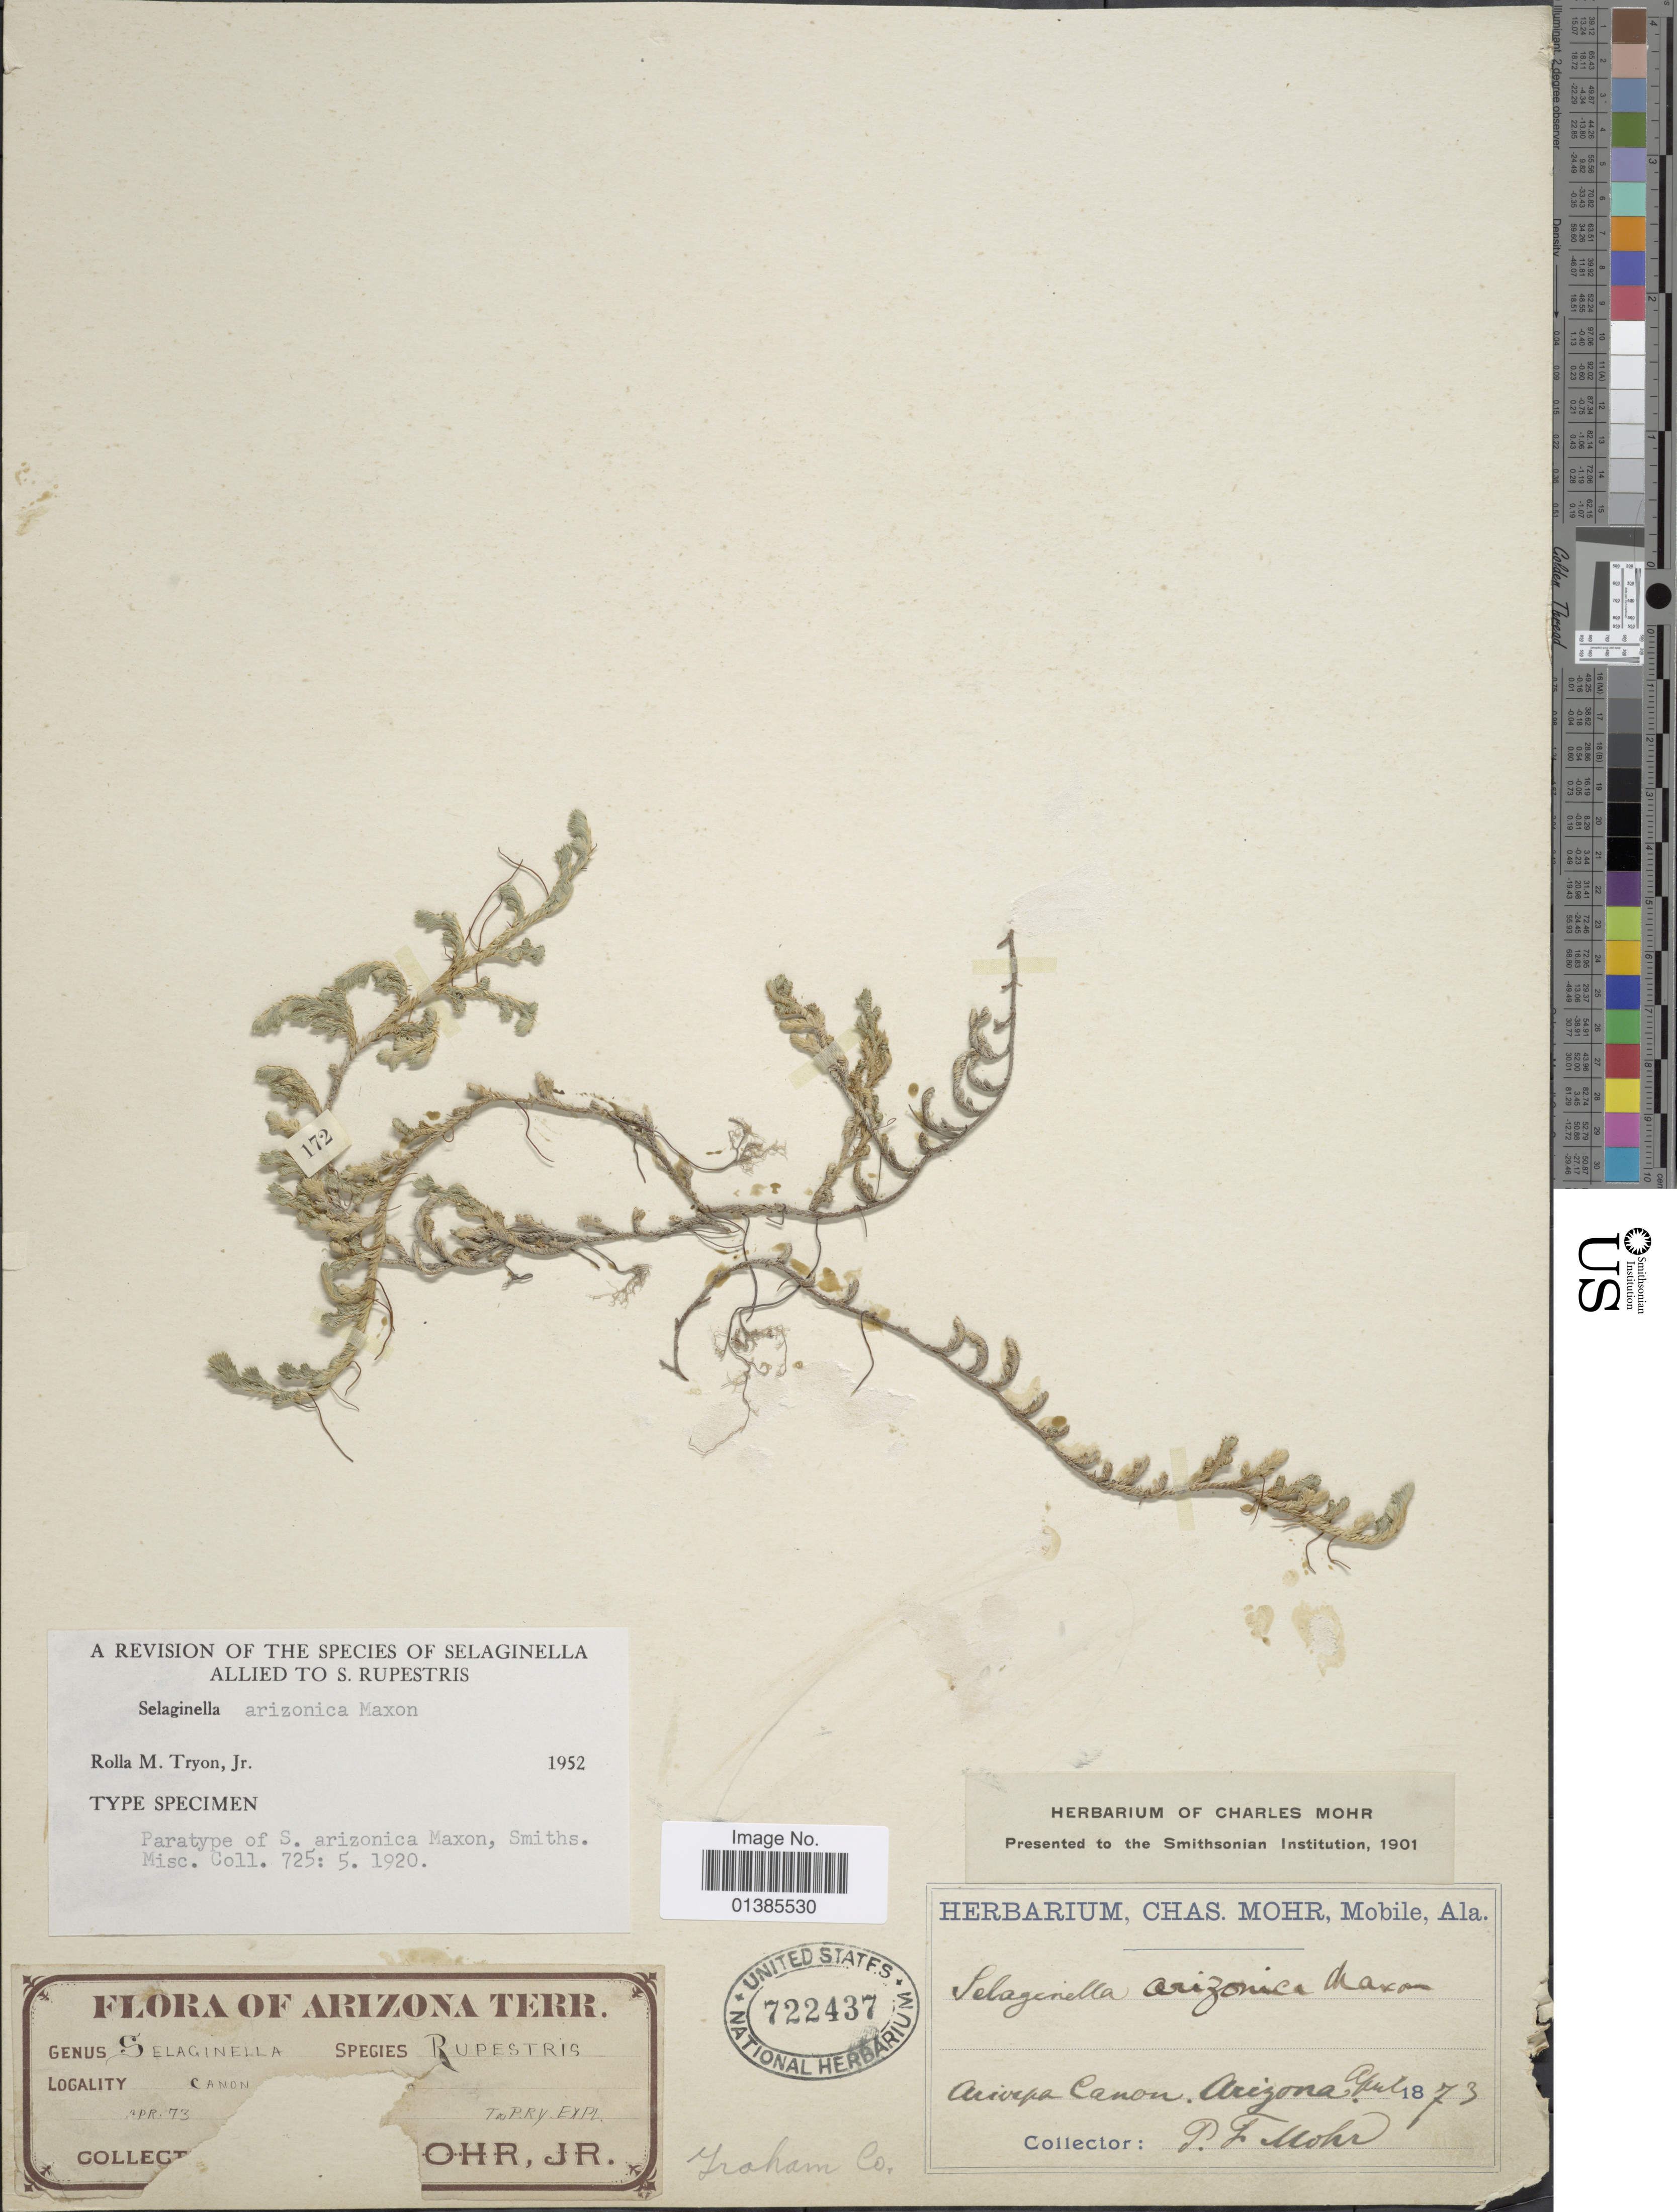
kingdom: Plantae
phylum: Tracheophyta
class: Lycopodiopsida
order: Selaginellales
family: Selaginellaceae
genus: Selaginella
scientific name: Selaginella arizonica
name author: Maxon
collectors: P. F. Mohr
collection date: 1873-04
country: United States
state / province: Arizona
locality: Arivapa Canon.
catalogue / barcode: US 722437